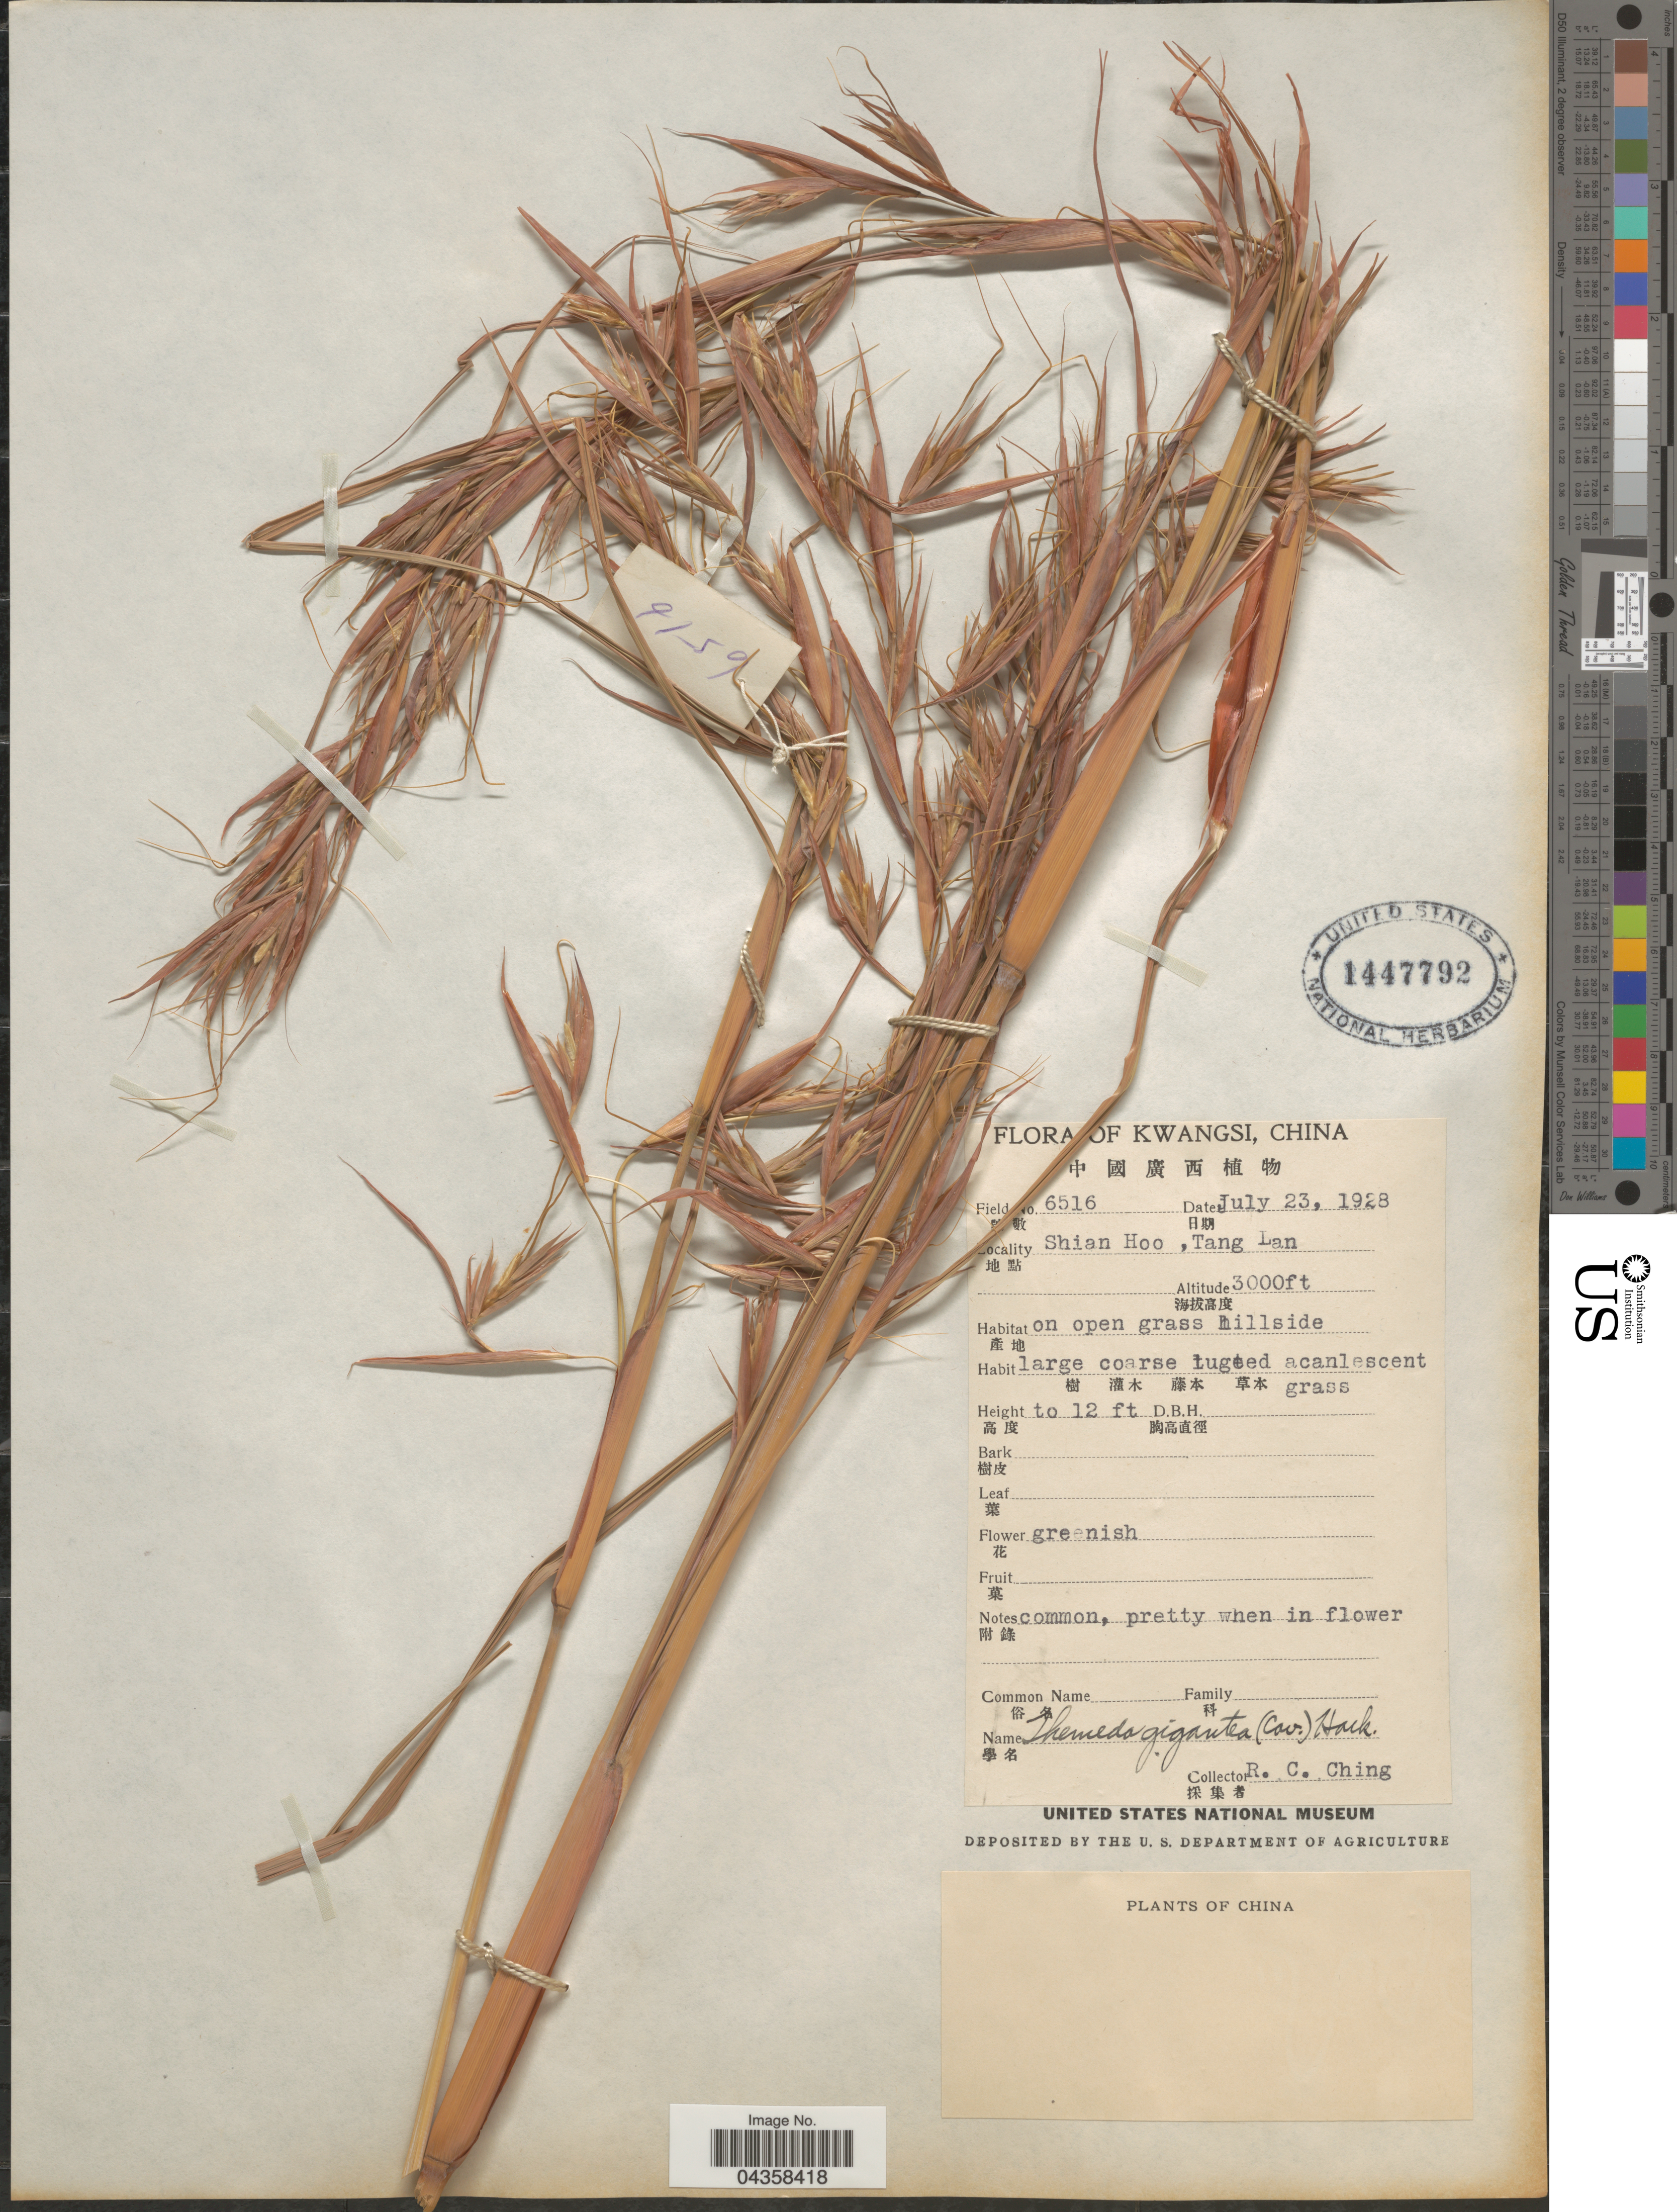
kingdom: Plantae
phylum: Tracheophyta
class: Liliopsida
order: Poales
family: Poaceae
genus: Themeda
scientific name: Themeda villosa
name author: (Lam.) A. Camus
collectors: R. C. Ching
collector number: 6516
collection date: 1928-07-23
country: China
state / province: Guangxi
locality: Kwangsi. Shian Hoo, Tang Lan. On open grass hillside.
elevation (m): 914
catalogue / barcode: US 1447792